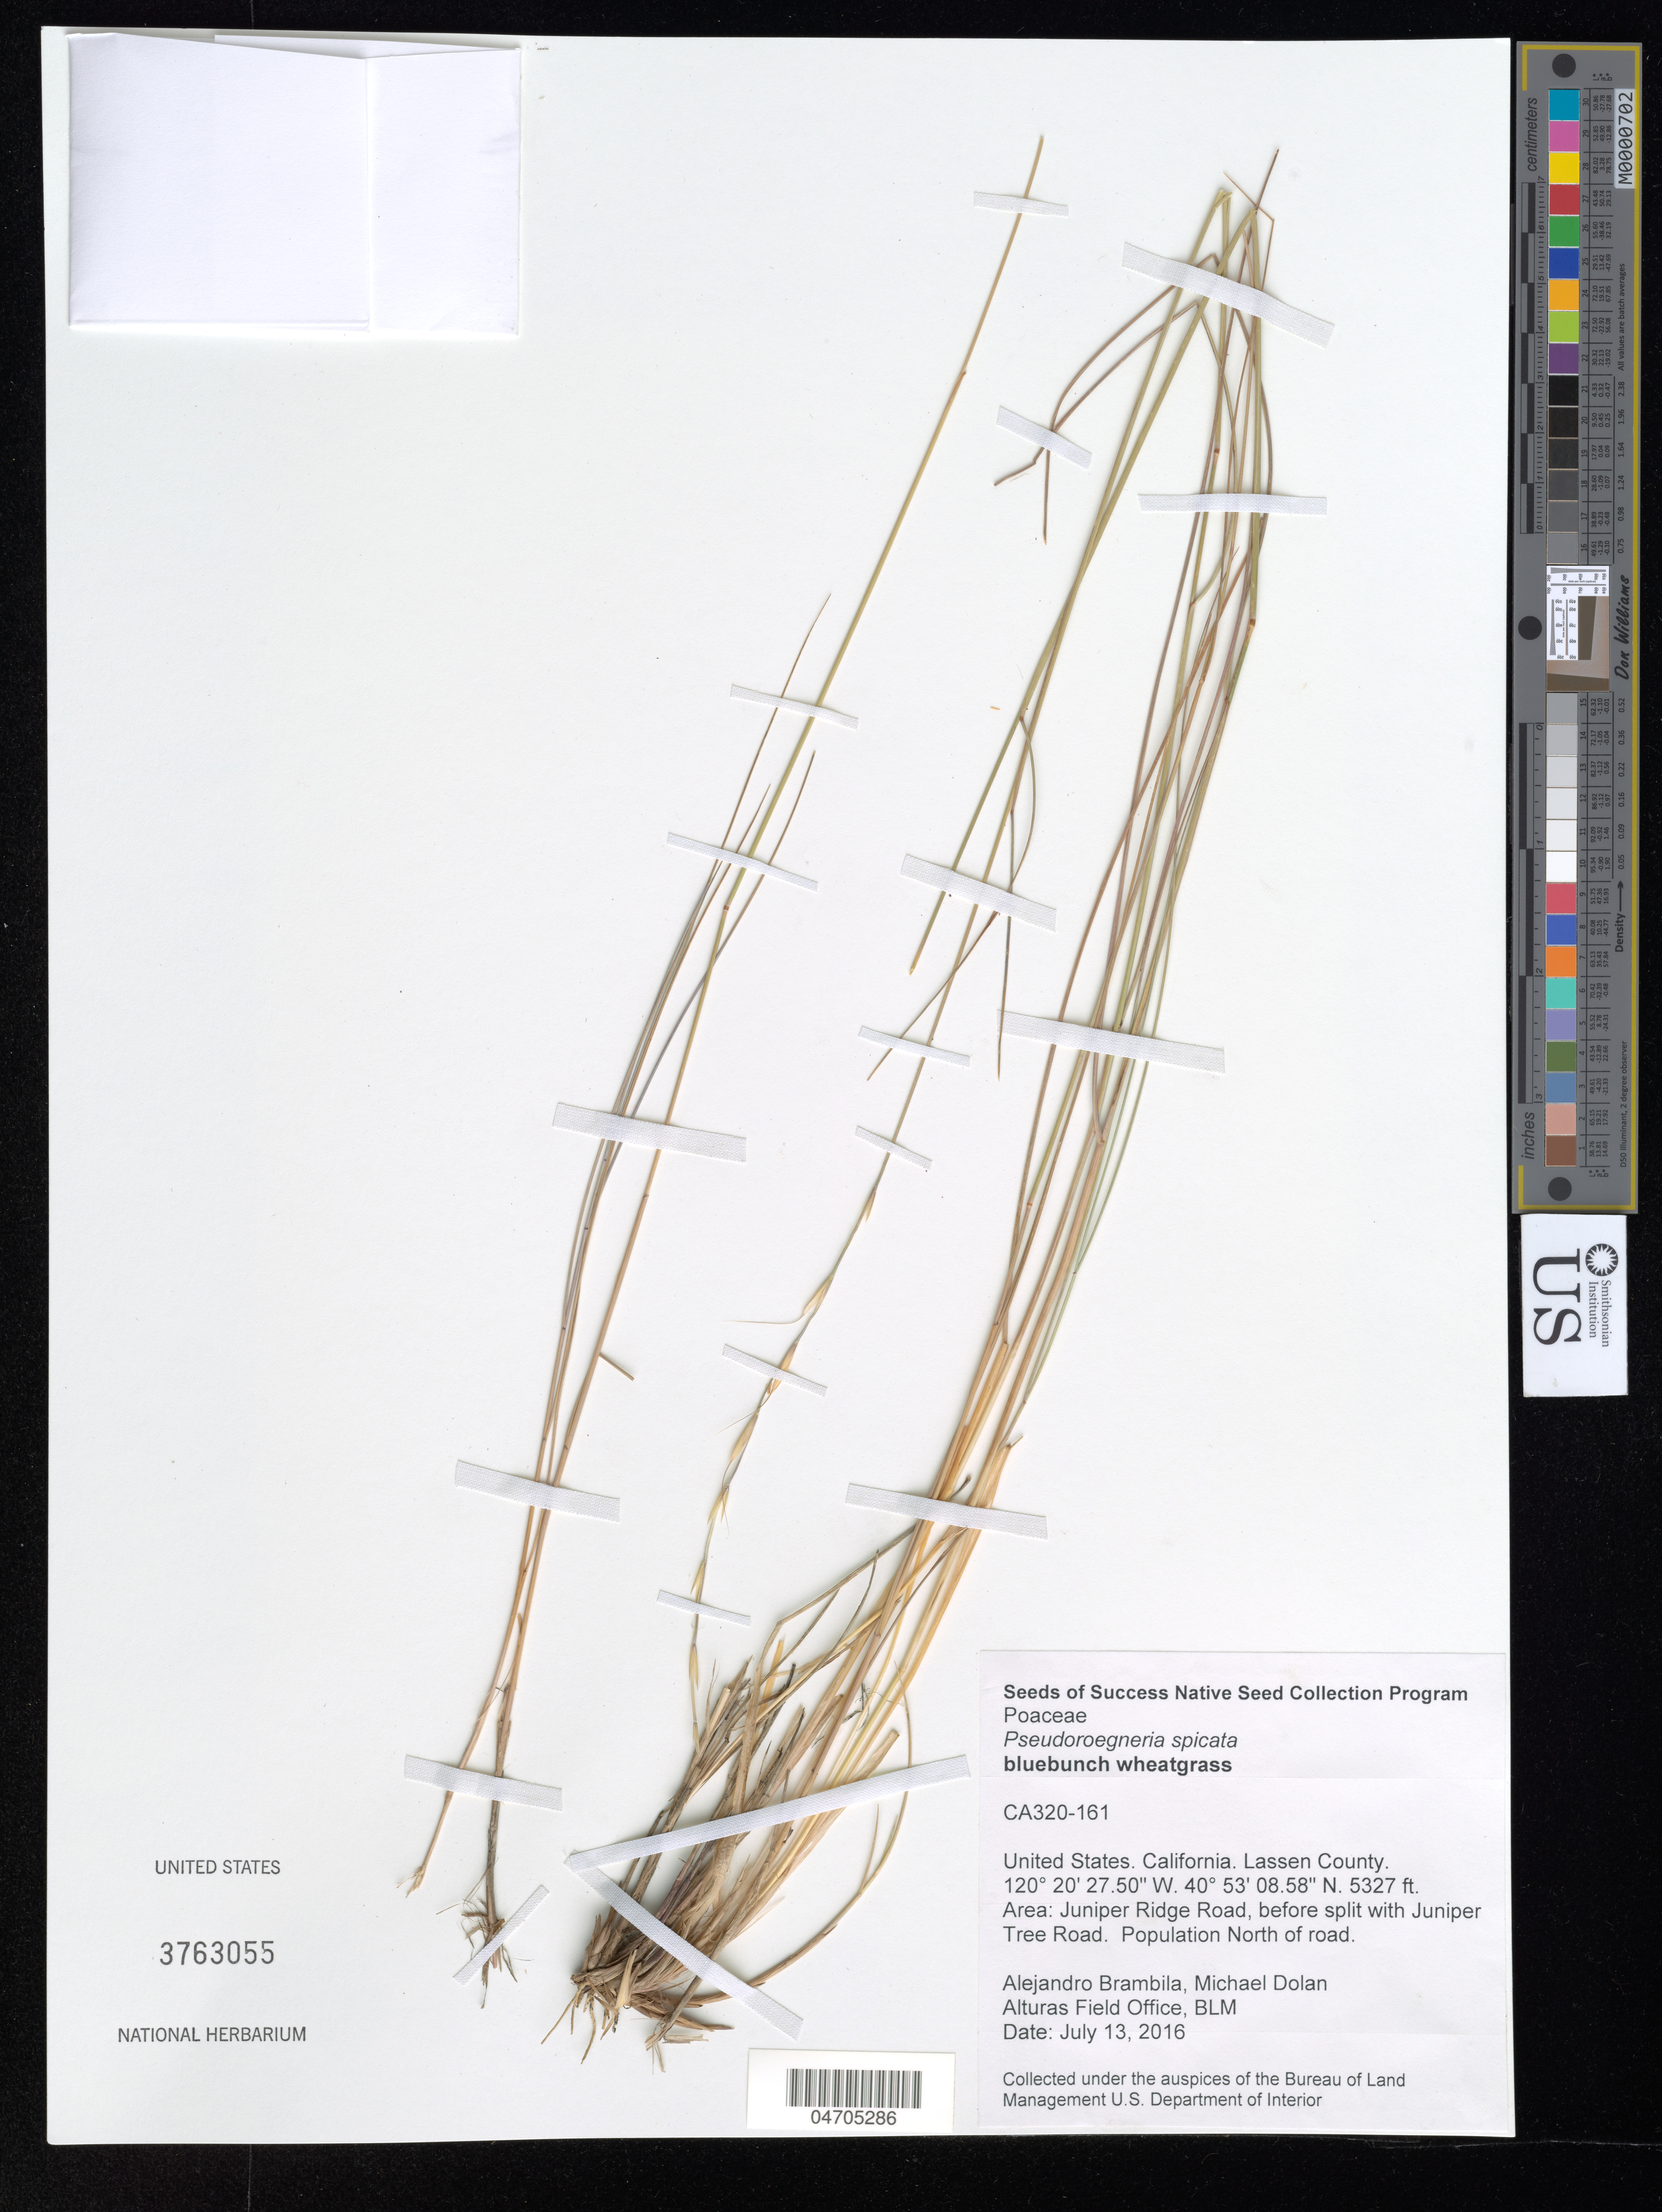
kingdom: Plantae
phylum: Tracheophyta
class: Liliopsida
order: Poales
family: Poaceae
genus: Pseudoroegneria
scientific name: Pseudoroegneria spicata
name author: (Pursh) Á. Löve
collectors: A. Brambila & M. Dolan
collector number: CA320-161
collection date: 2016-07-13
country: United States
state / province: California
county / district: Lassen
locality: Lassen County. Juniper Ridge Road, before split with Juniper Tree Road. Population North of road.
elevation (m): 1624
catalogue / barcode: US 3763055